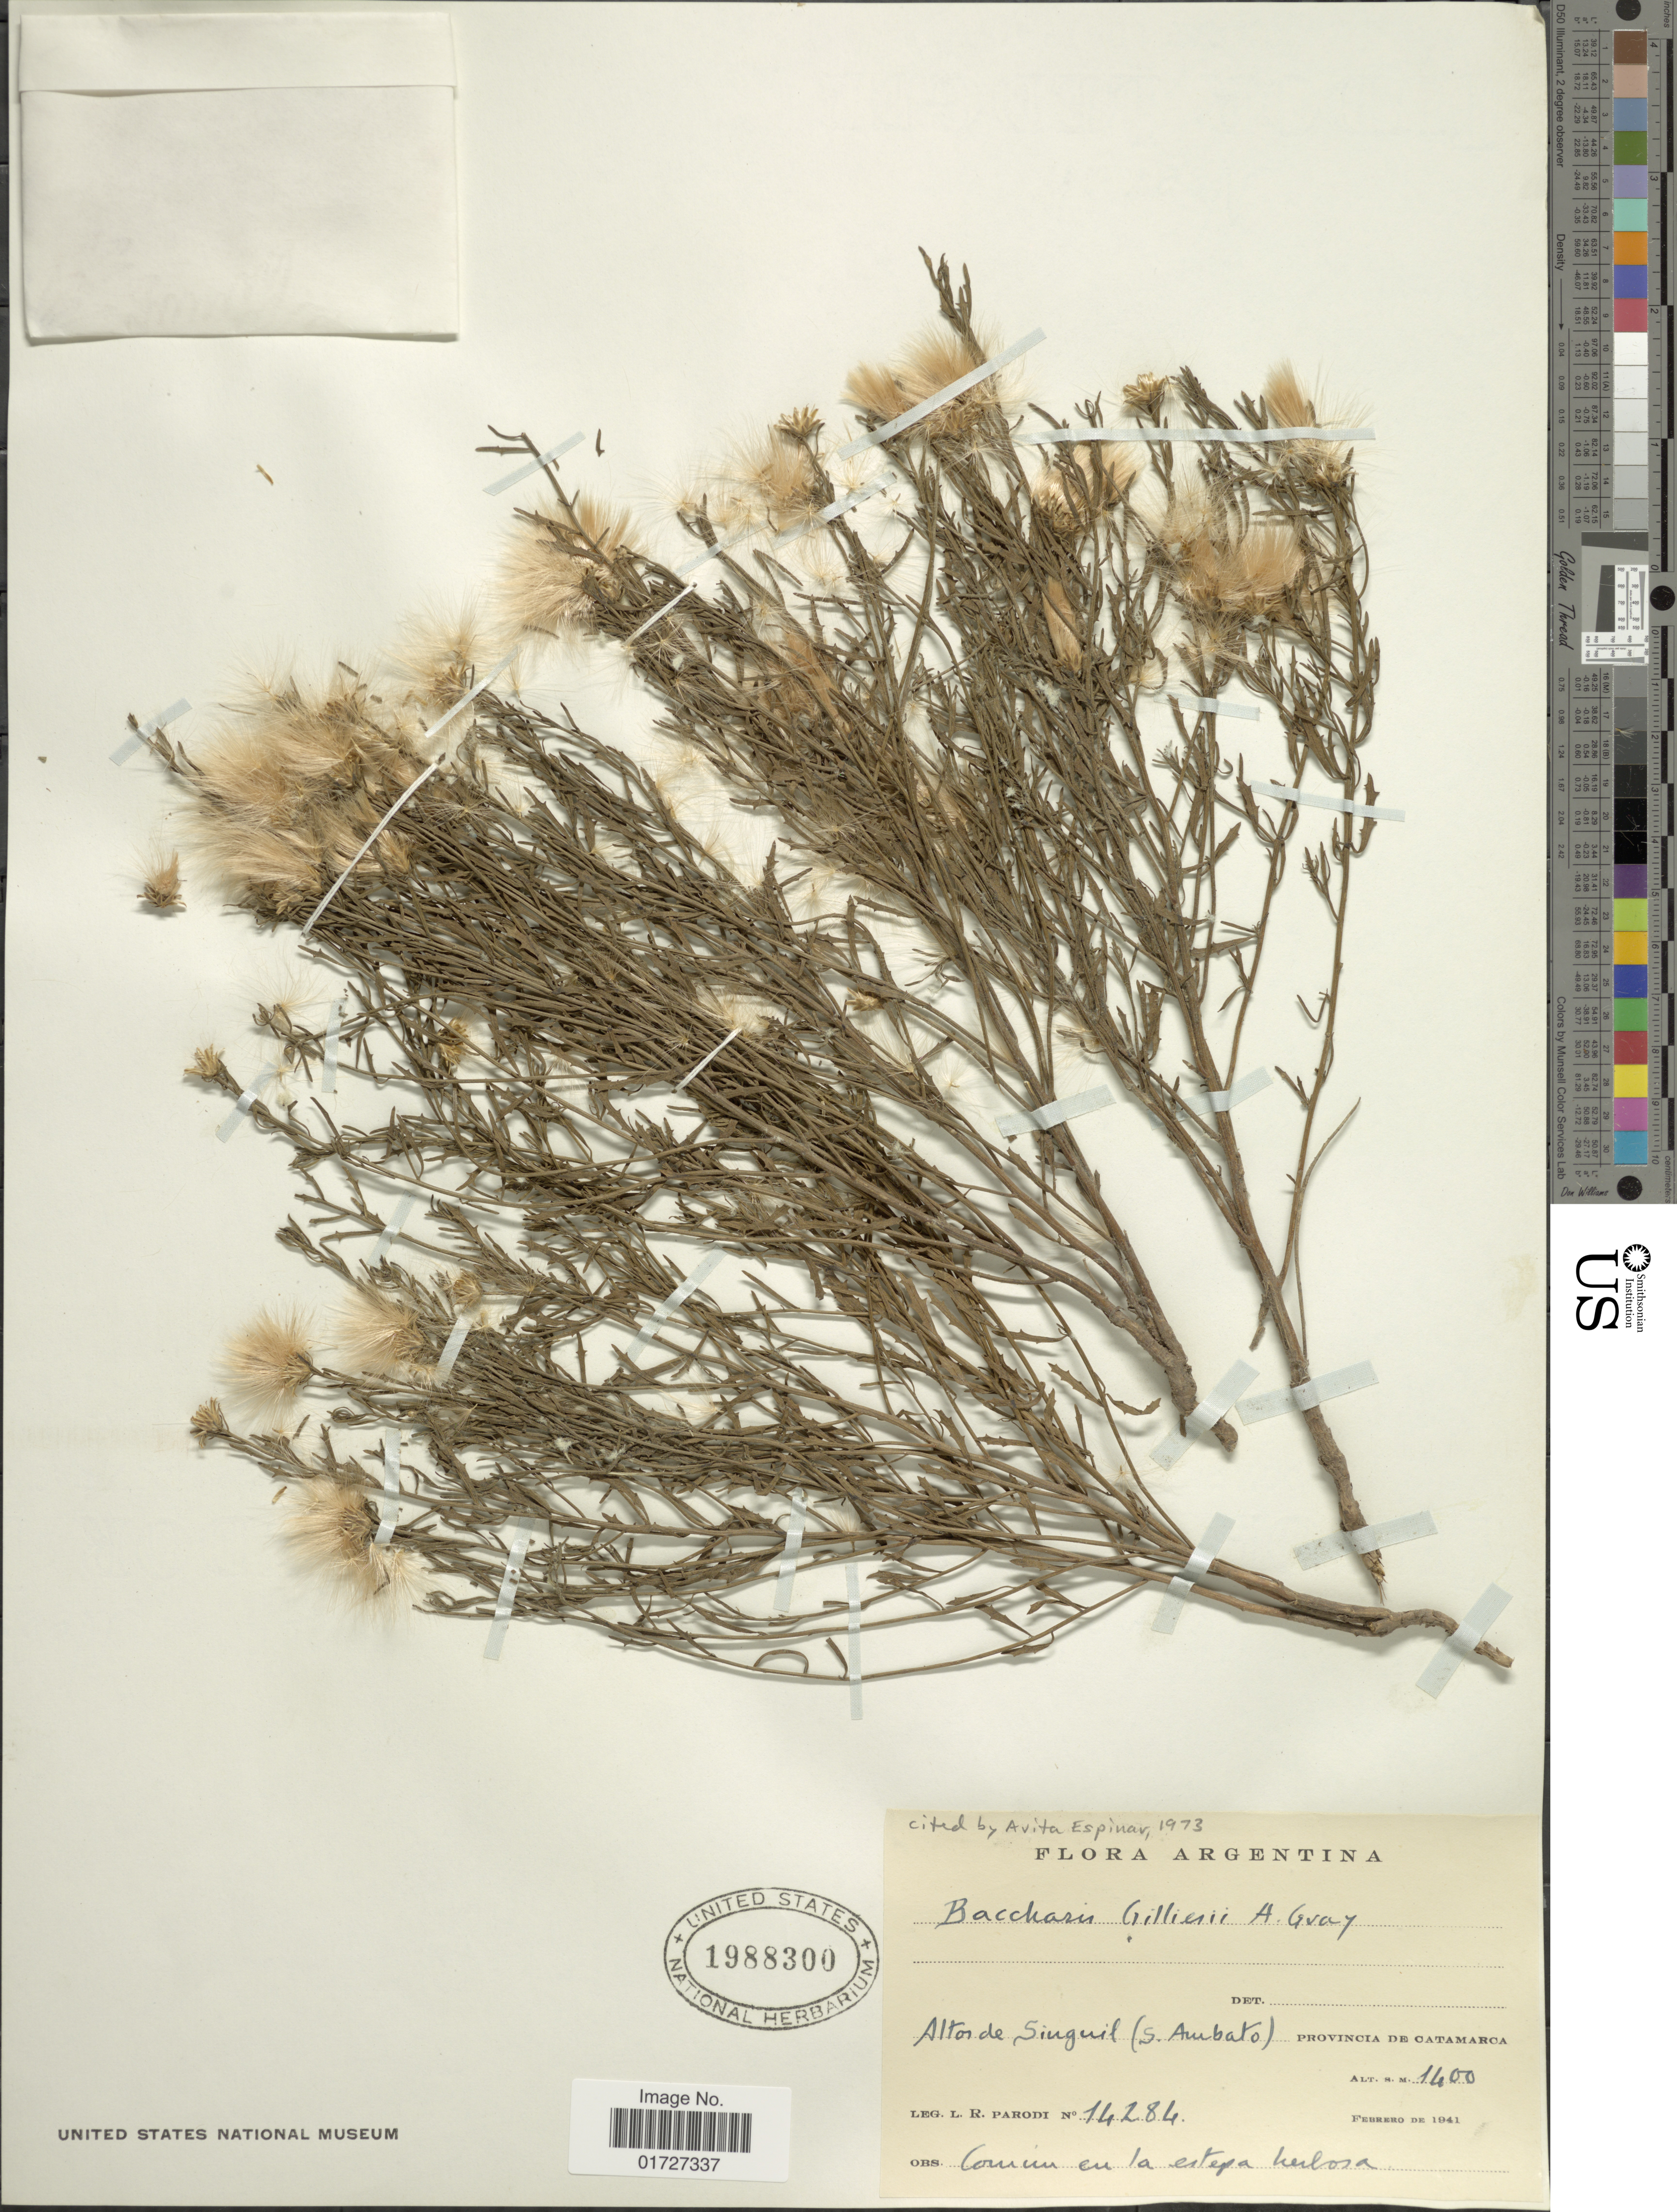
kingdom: Plantae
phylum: Tracheophyta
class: Magnoliopsida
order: Asterales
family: Asteraceae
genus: Baccharis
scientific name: Baccharis gilliesii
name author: A. Gray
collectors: L. R. Parodi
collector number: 14284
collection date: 1941-02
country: Argentina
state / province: Catamarca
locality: Altos de Siuguil (S. Ambato)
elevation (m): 1400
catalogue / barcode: US 1988300